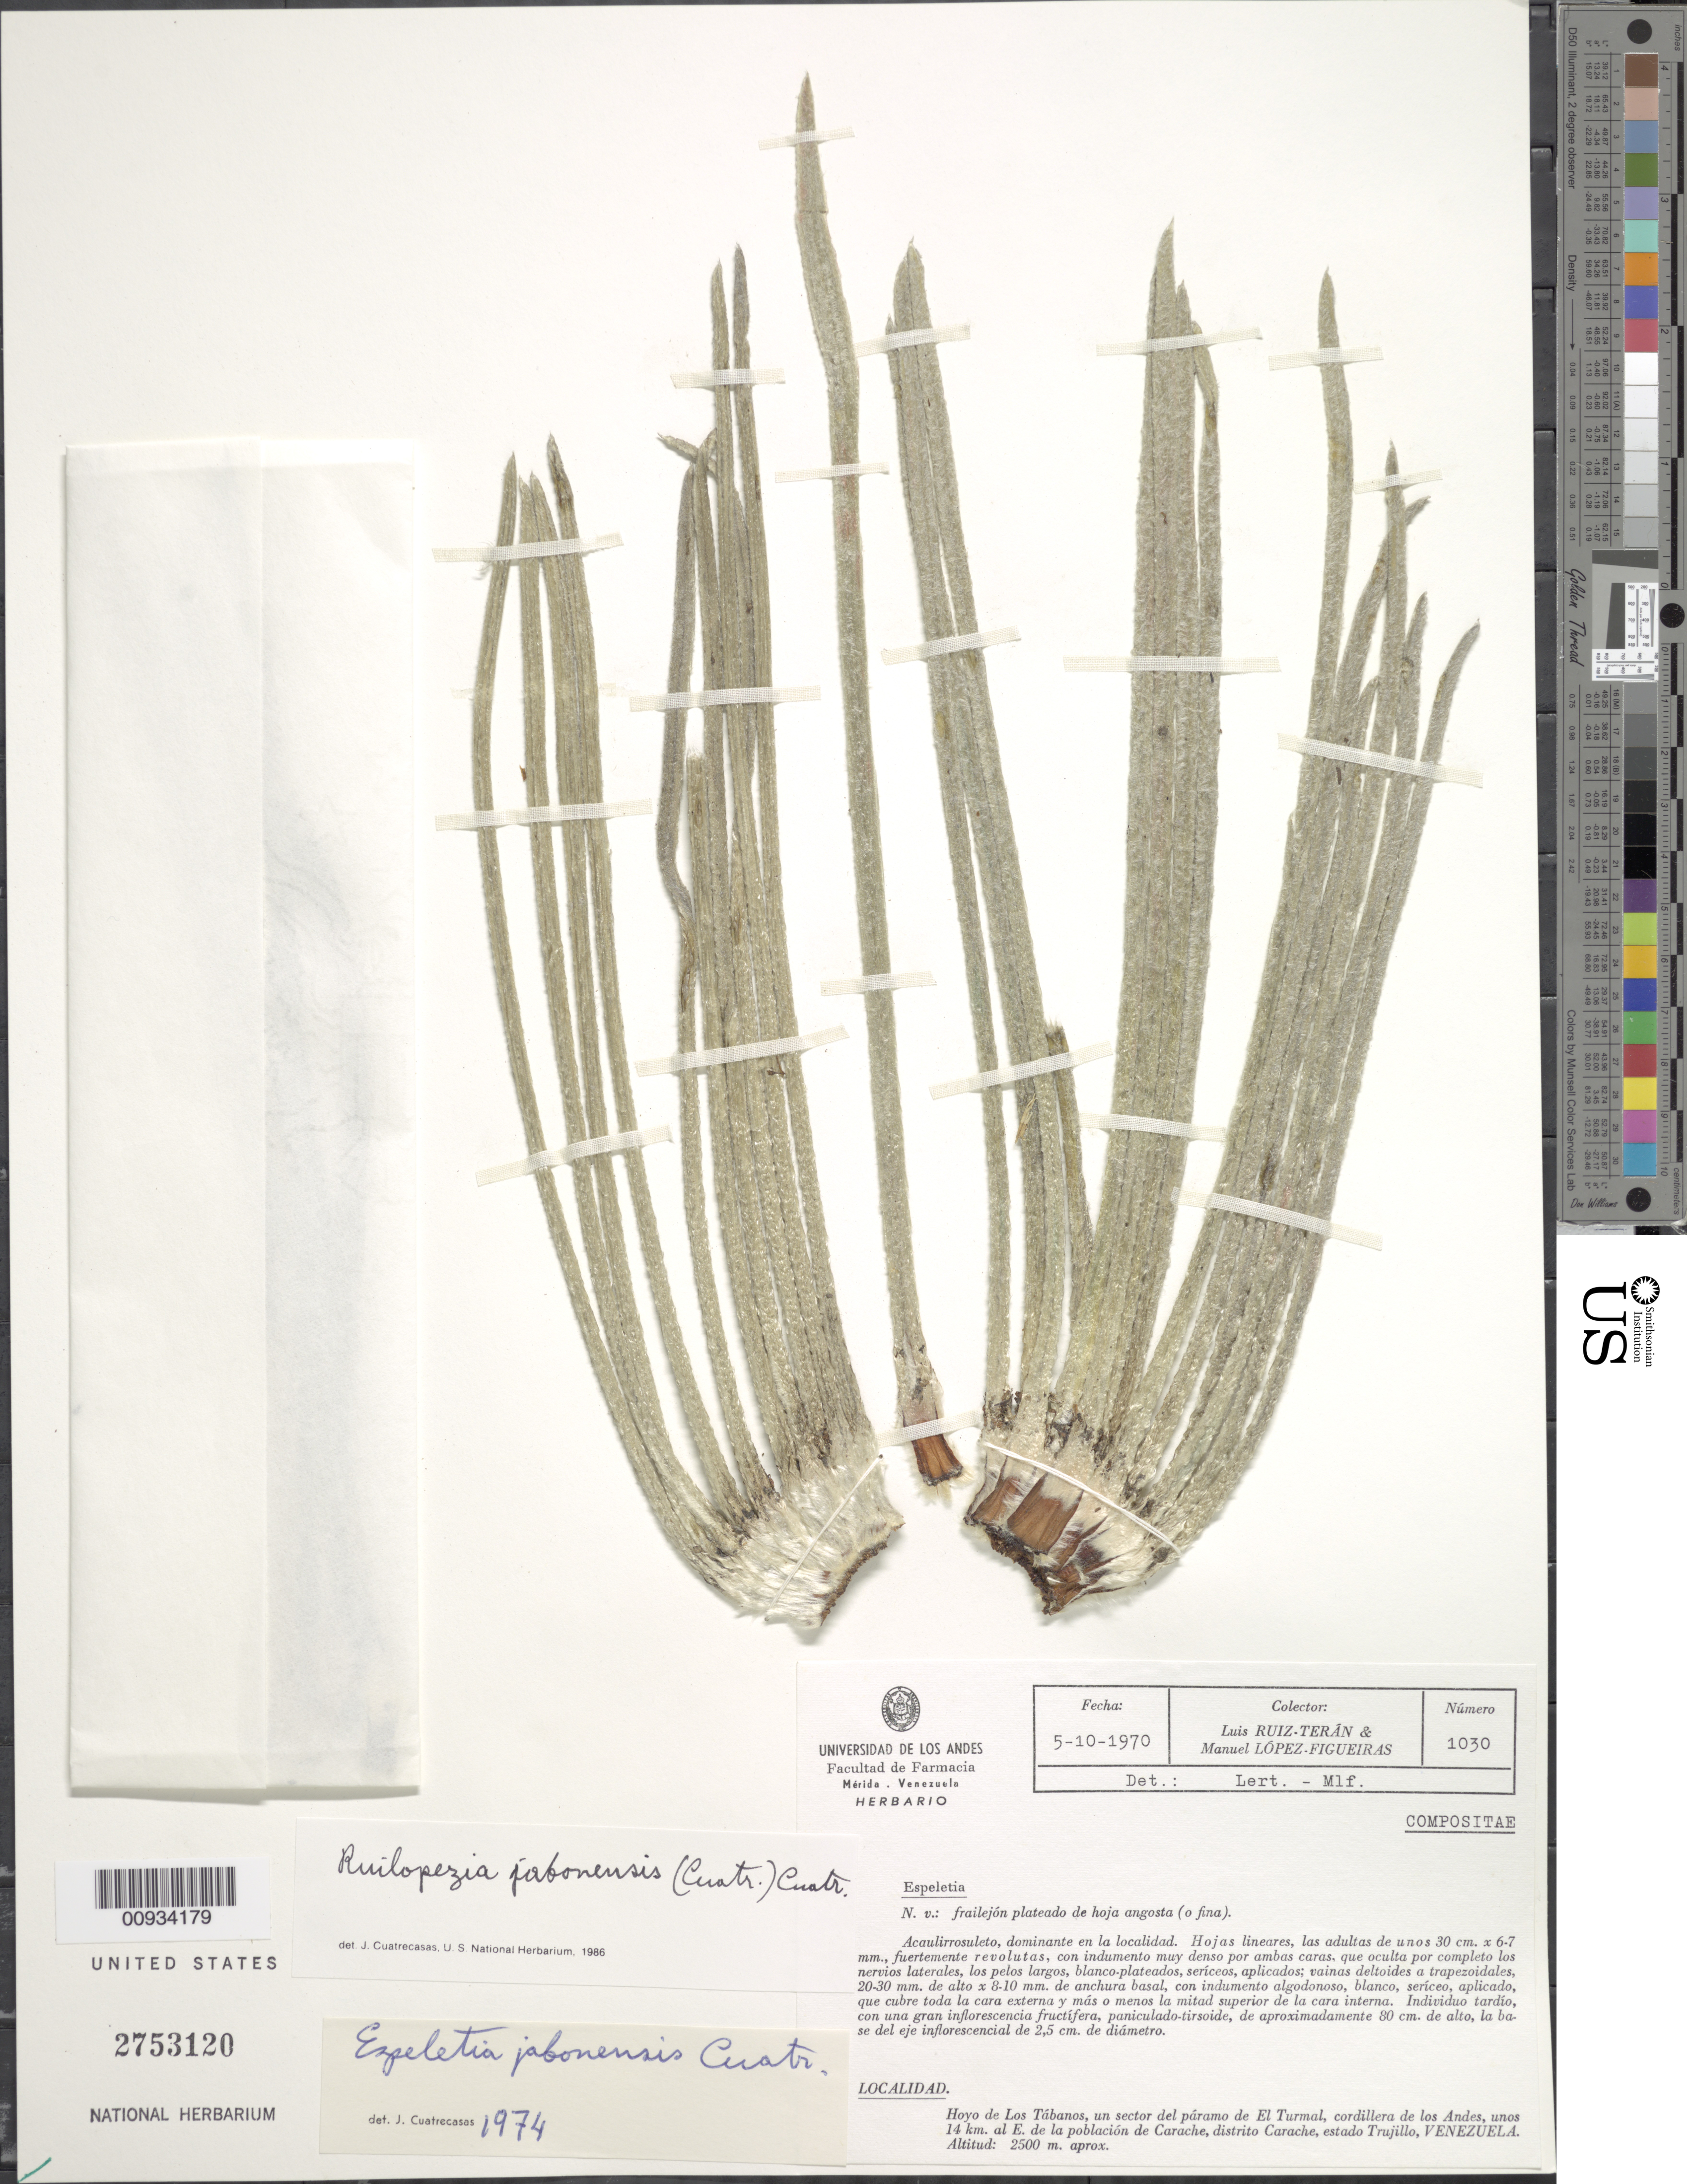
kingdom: Plantae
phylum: Tracheophyta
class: Magnoliopsida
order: Asterales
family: Asteraceae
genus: Ruilopezia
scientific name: Ruilopezia jabonensis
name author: (Cuatrec.) Cuatrec.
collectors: L. Teran & M. López Figueiras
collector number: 1030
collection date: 1970-10-05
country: Venezuela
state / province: Trujillo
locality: Hoyo de Los Tabanos, un sector del paramo de El Turmal, Cordillera de Los Andes, unos 14 km al E de la poblacion de Carache, Distrito Carache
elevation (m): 2500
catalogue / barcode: US 2753120